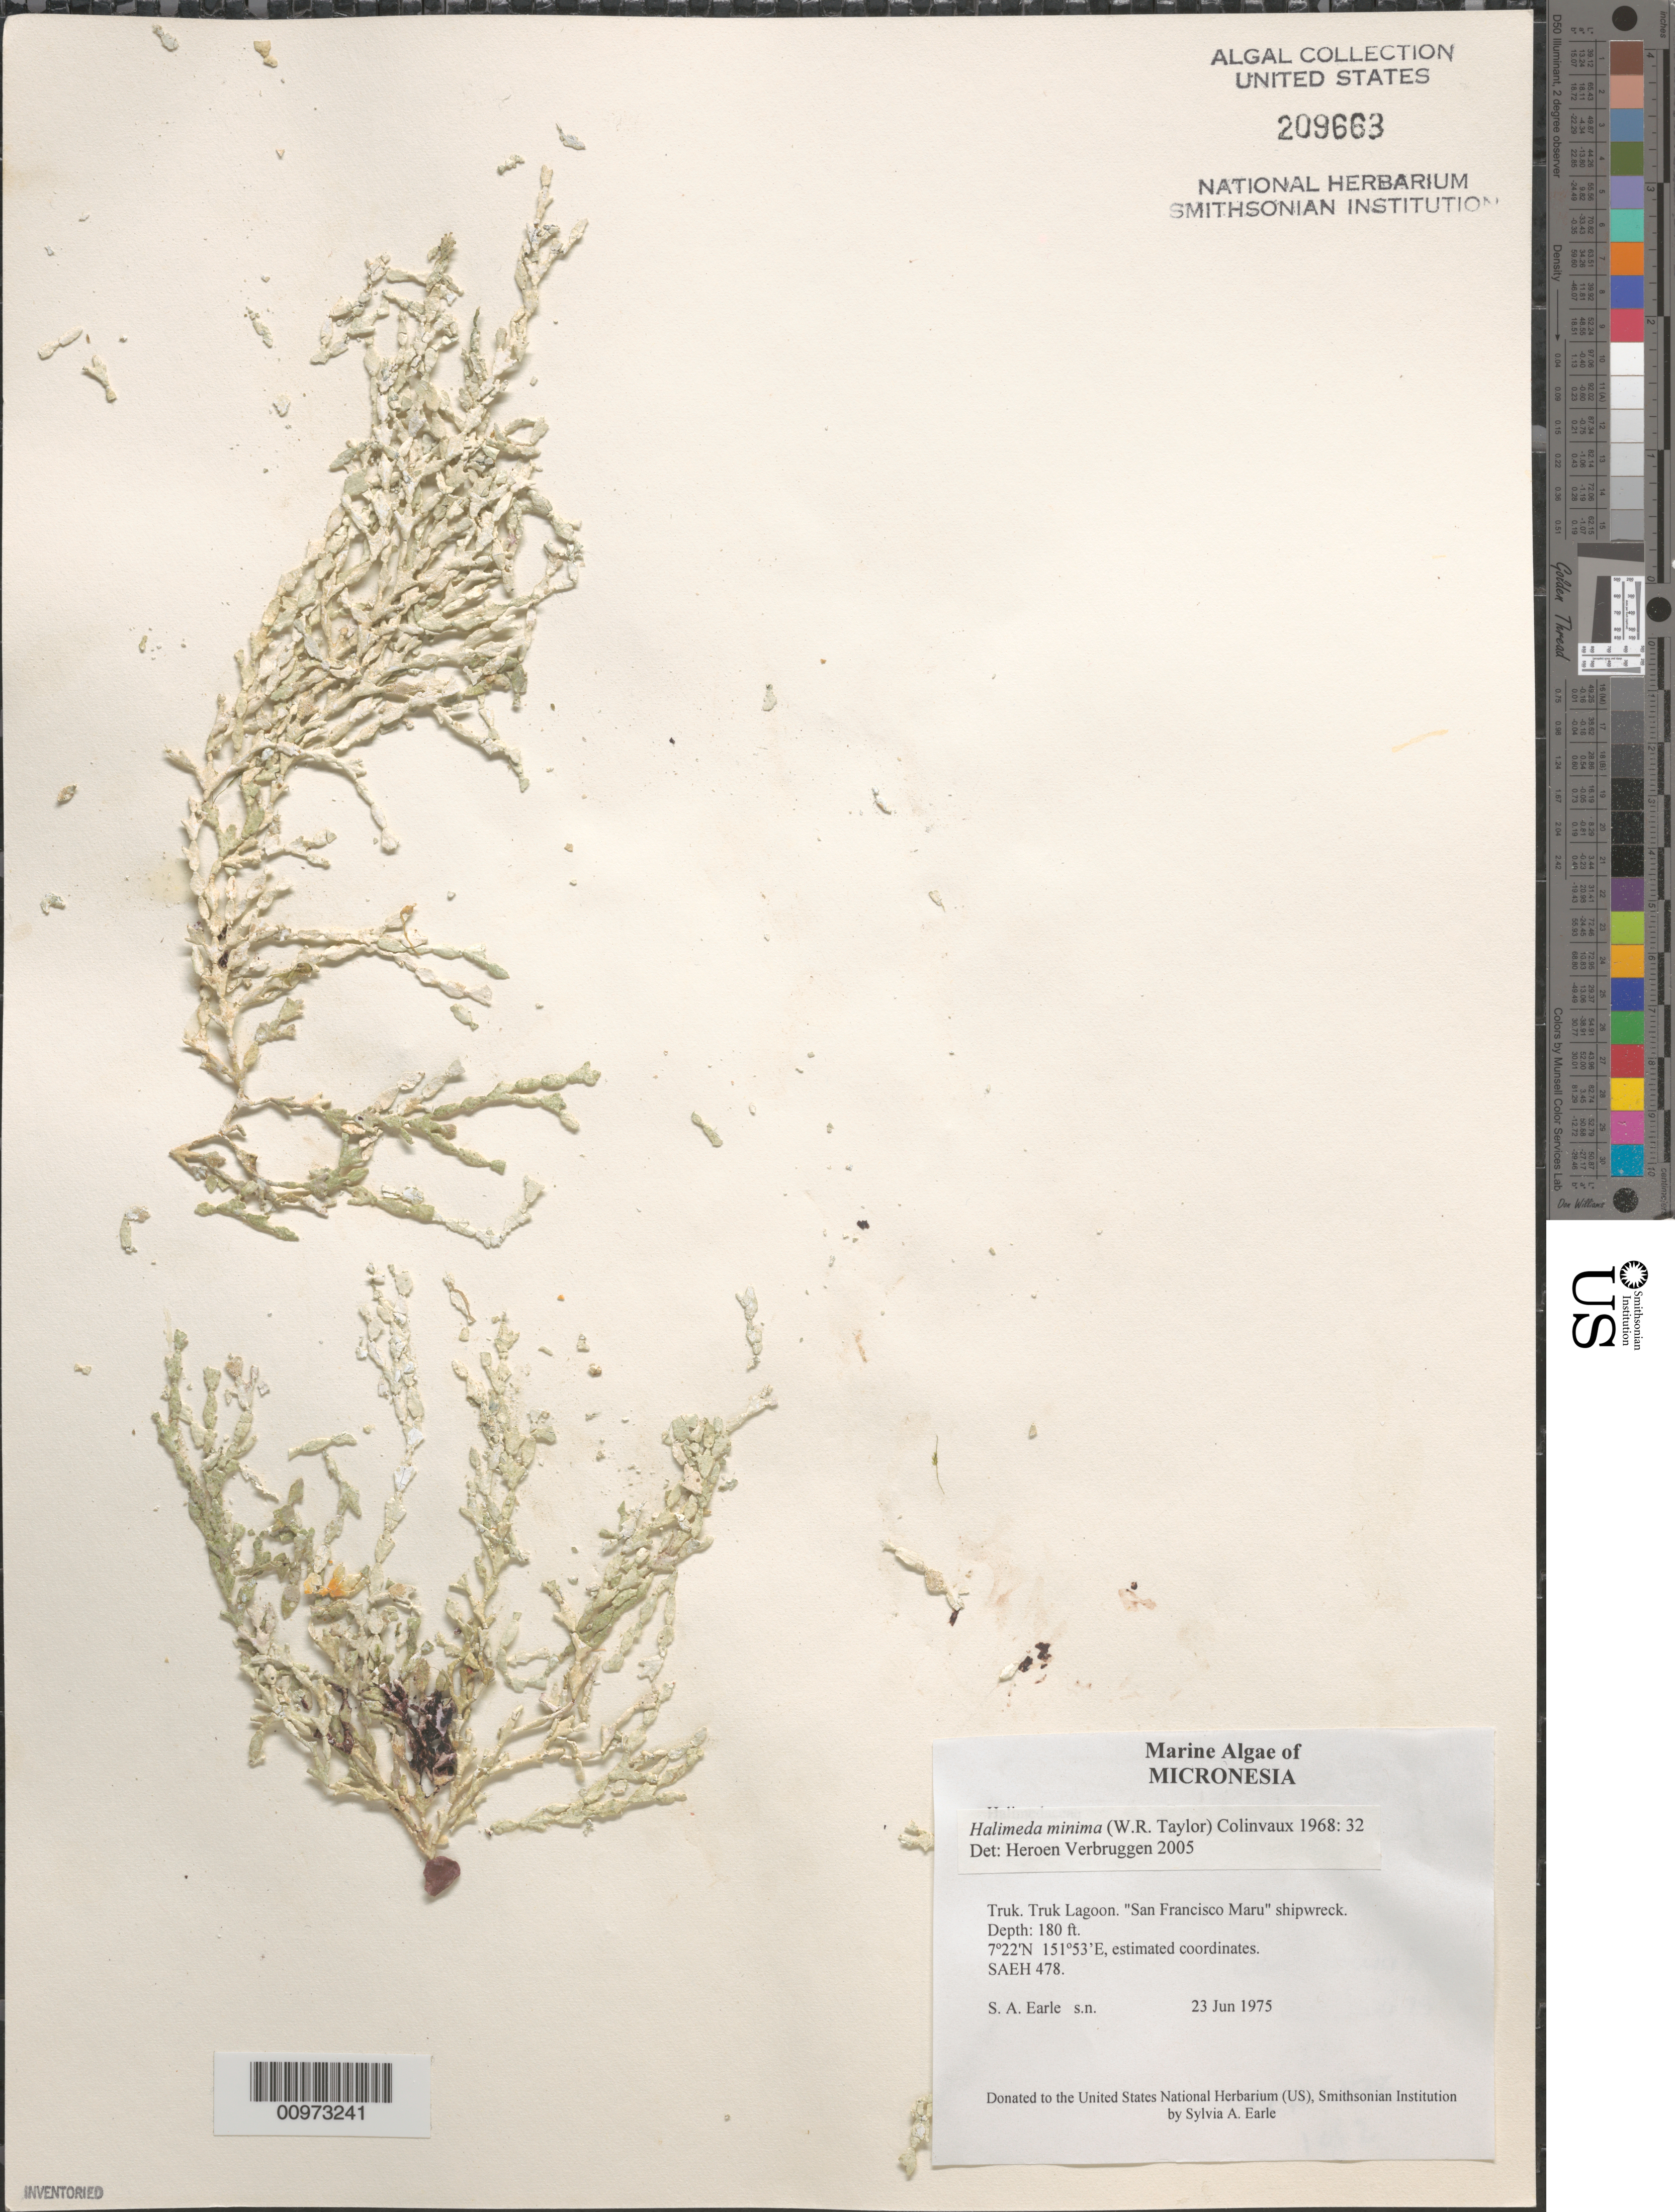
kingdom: Plantae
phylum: Chlorophyta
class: Ulvophyceae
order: Bryopsidales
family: Halimedaceae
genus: Halimeda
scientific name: Halimeda minima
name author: (W.R. Taylor) Hillis-Colinvaux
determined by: Verbruggen, H.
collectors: S. A. Earle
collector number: SAEH 478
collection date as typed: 23 Jun 1975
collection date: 1975-06-23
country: Micronesia, Federated States of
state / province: Truk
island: Truk (Chuuk) Is.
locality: Chuuk Lagoon (Truk Lagoon), San Francisco Maru shipwreck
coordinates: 7 22'N, 151 53'E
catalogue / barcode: US 209663